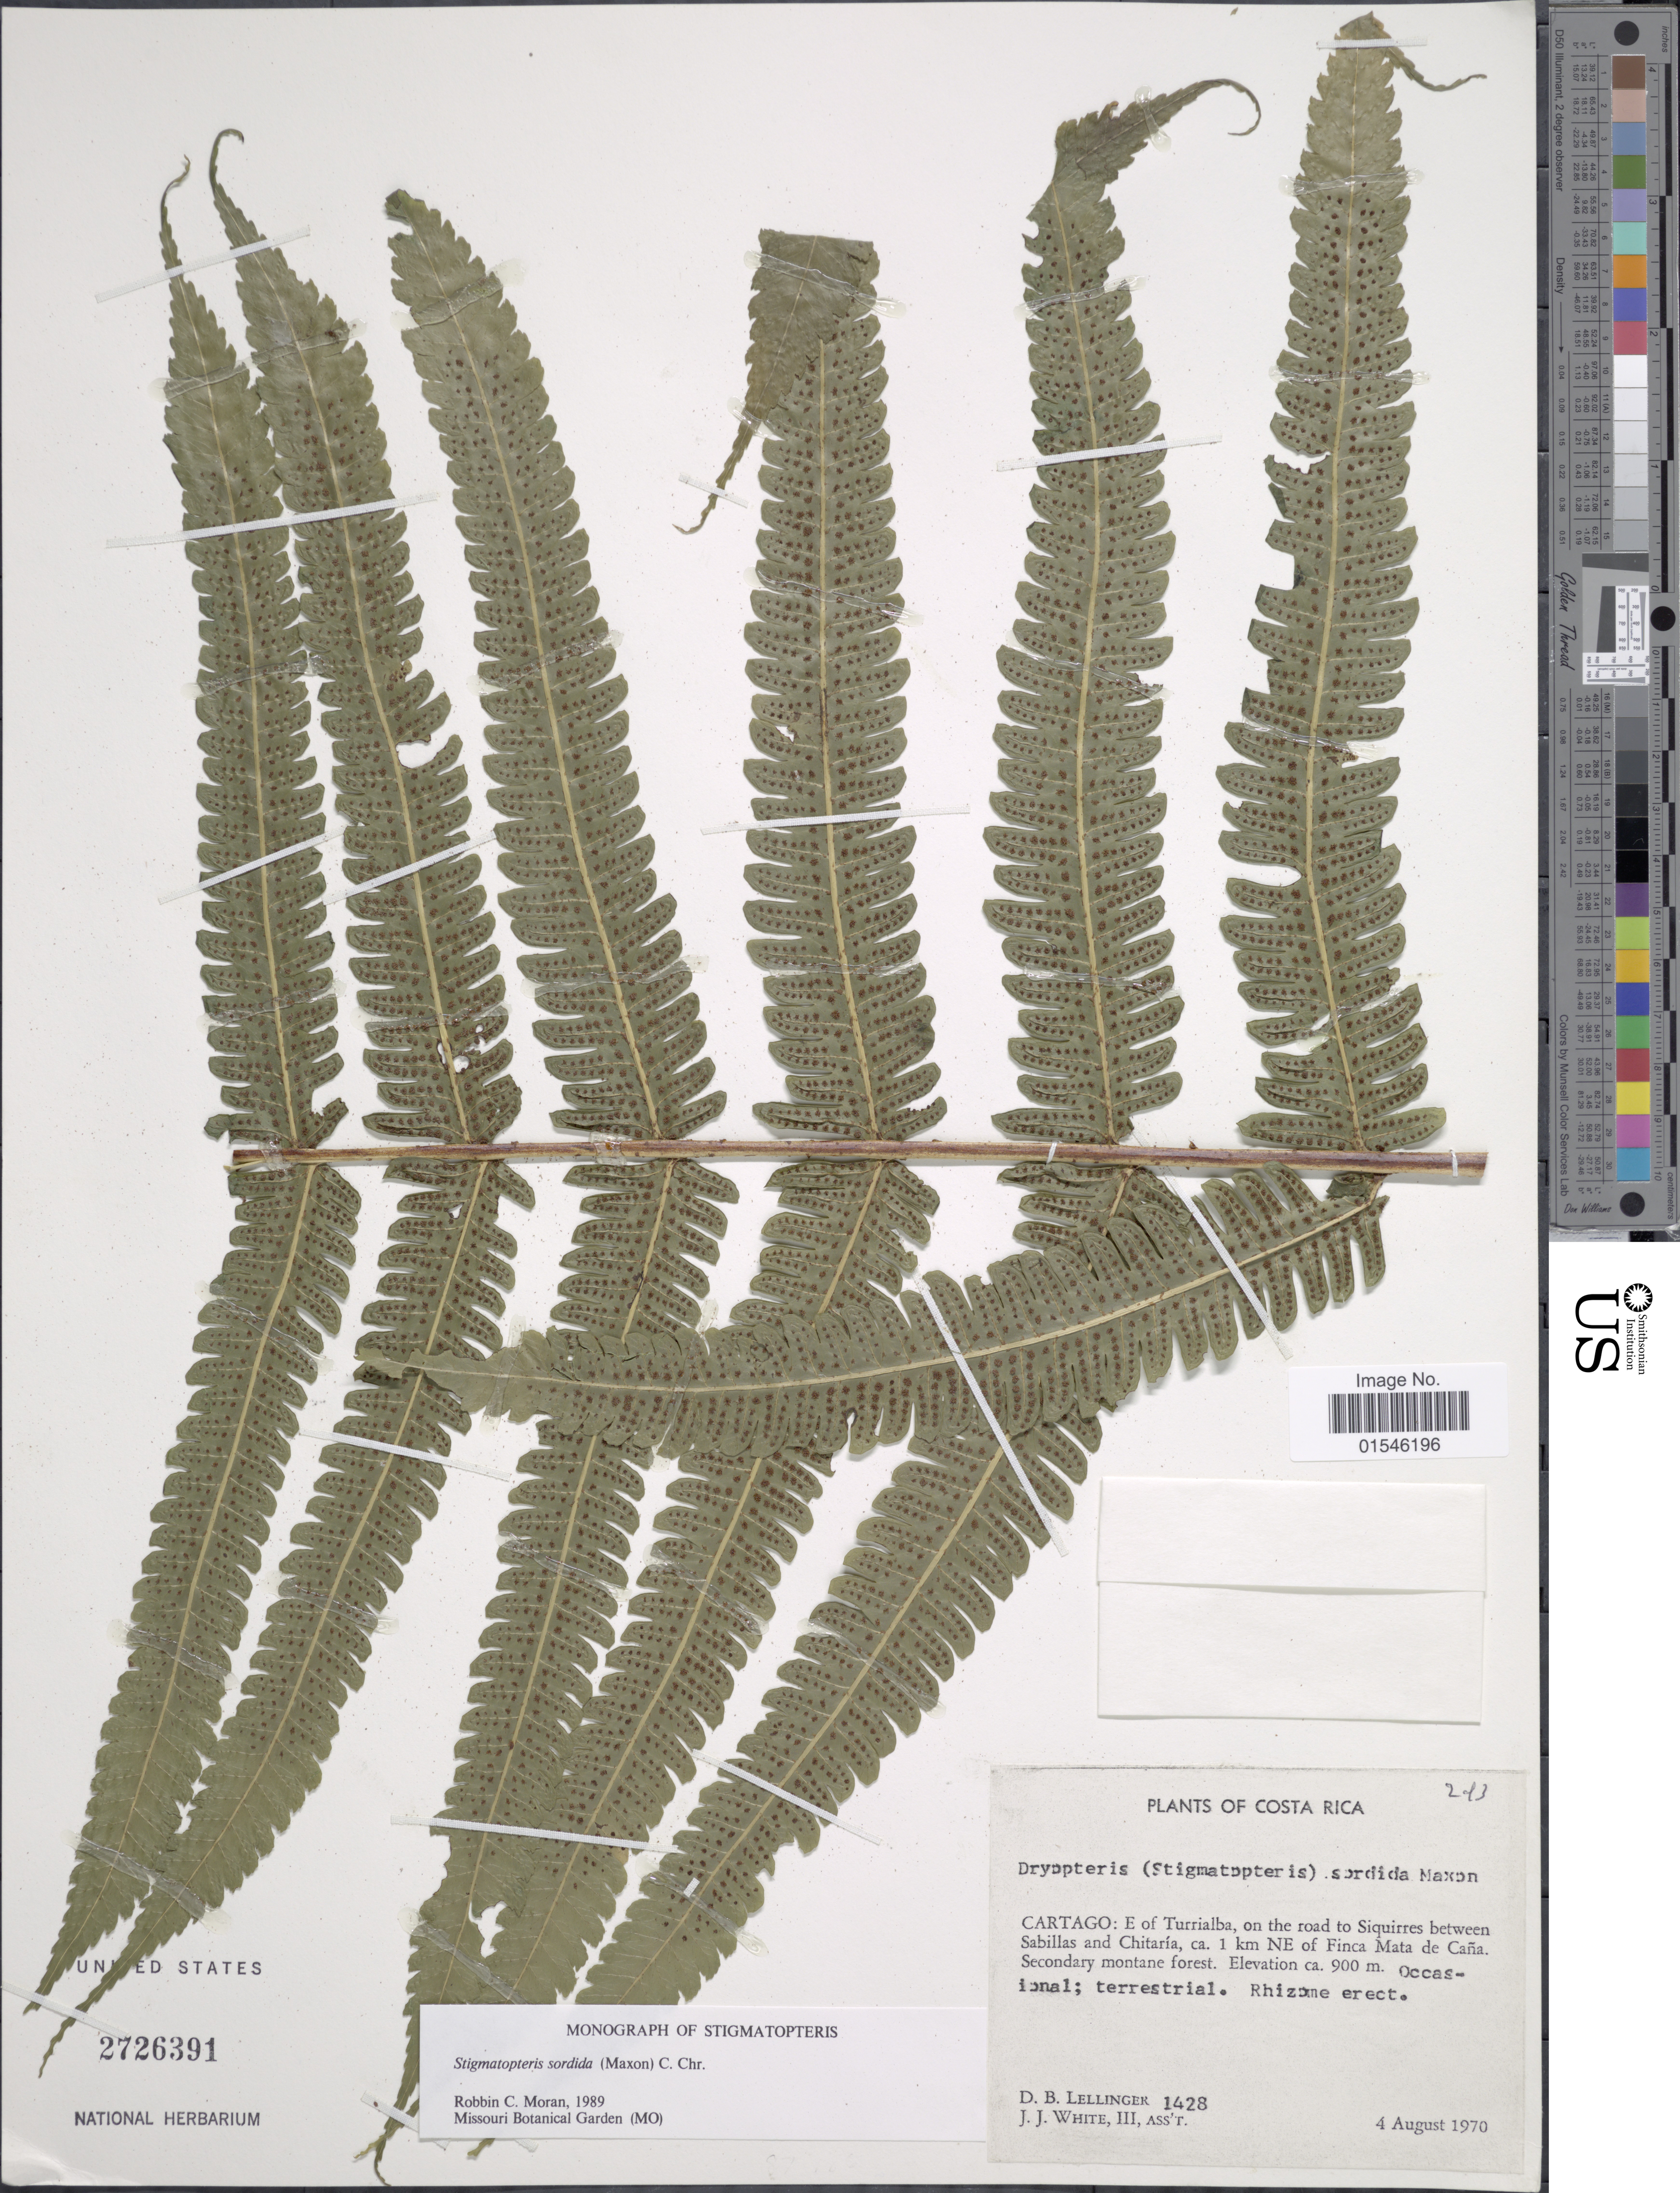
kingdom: Plantae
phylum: Tracheophyta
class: Polypodiopsida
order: Polypodiales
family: Dryopteridaceae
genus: Stigmatopteris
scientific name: Stigmatopteris sordida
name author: (Maxon) C. Chr.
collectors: D. B. Lellinger & J. J. White III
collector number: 1428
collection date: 1970-08-04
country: Costa Rica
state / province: Cartago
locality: E. of Turrialba, on the road to Siquirres between Sabillas and Chitaría, ca. 1 km NE of Finca Meta de Caña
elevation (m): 900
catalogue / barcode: US 2726391